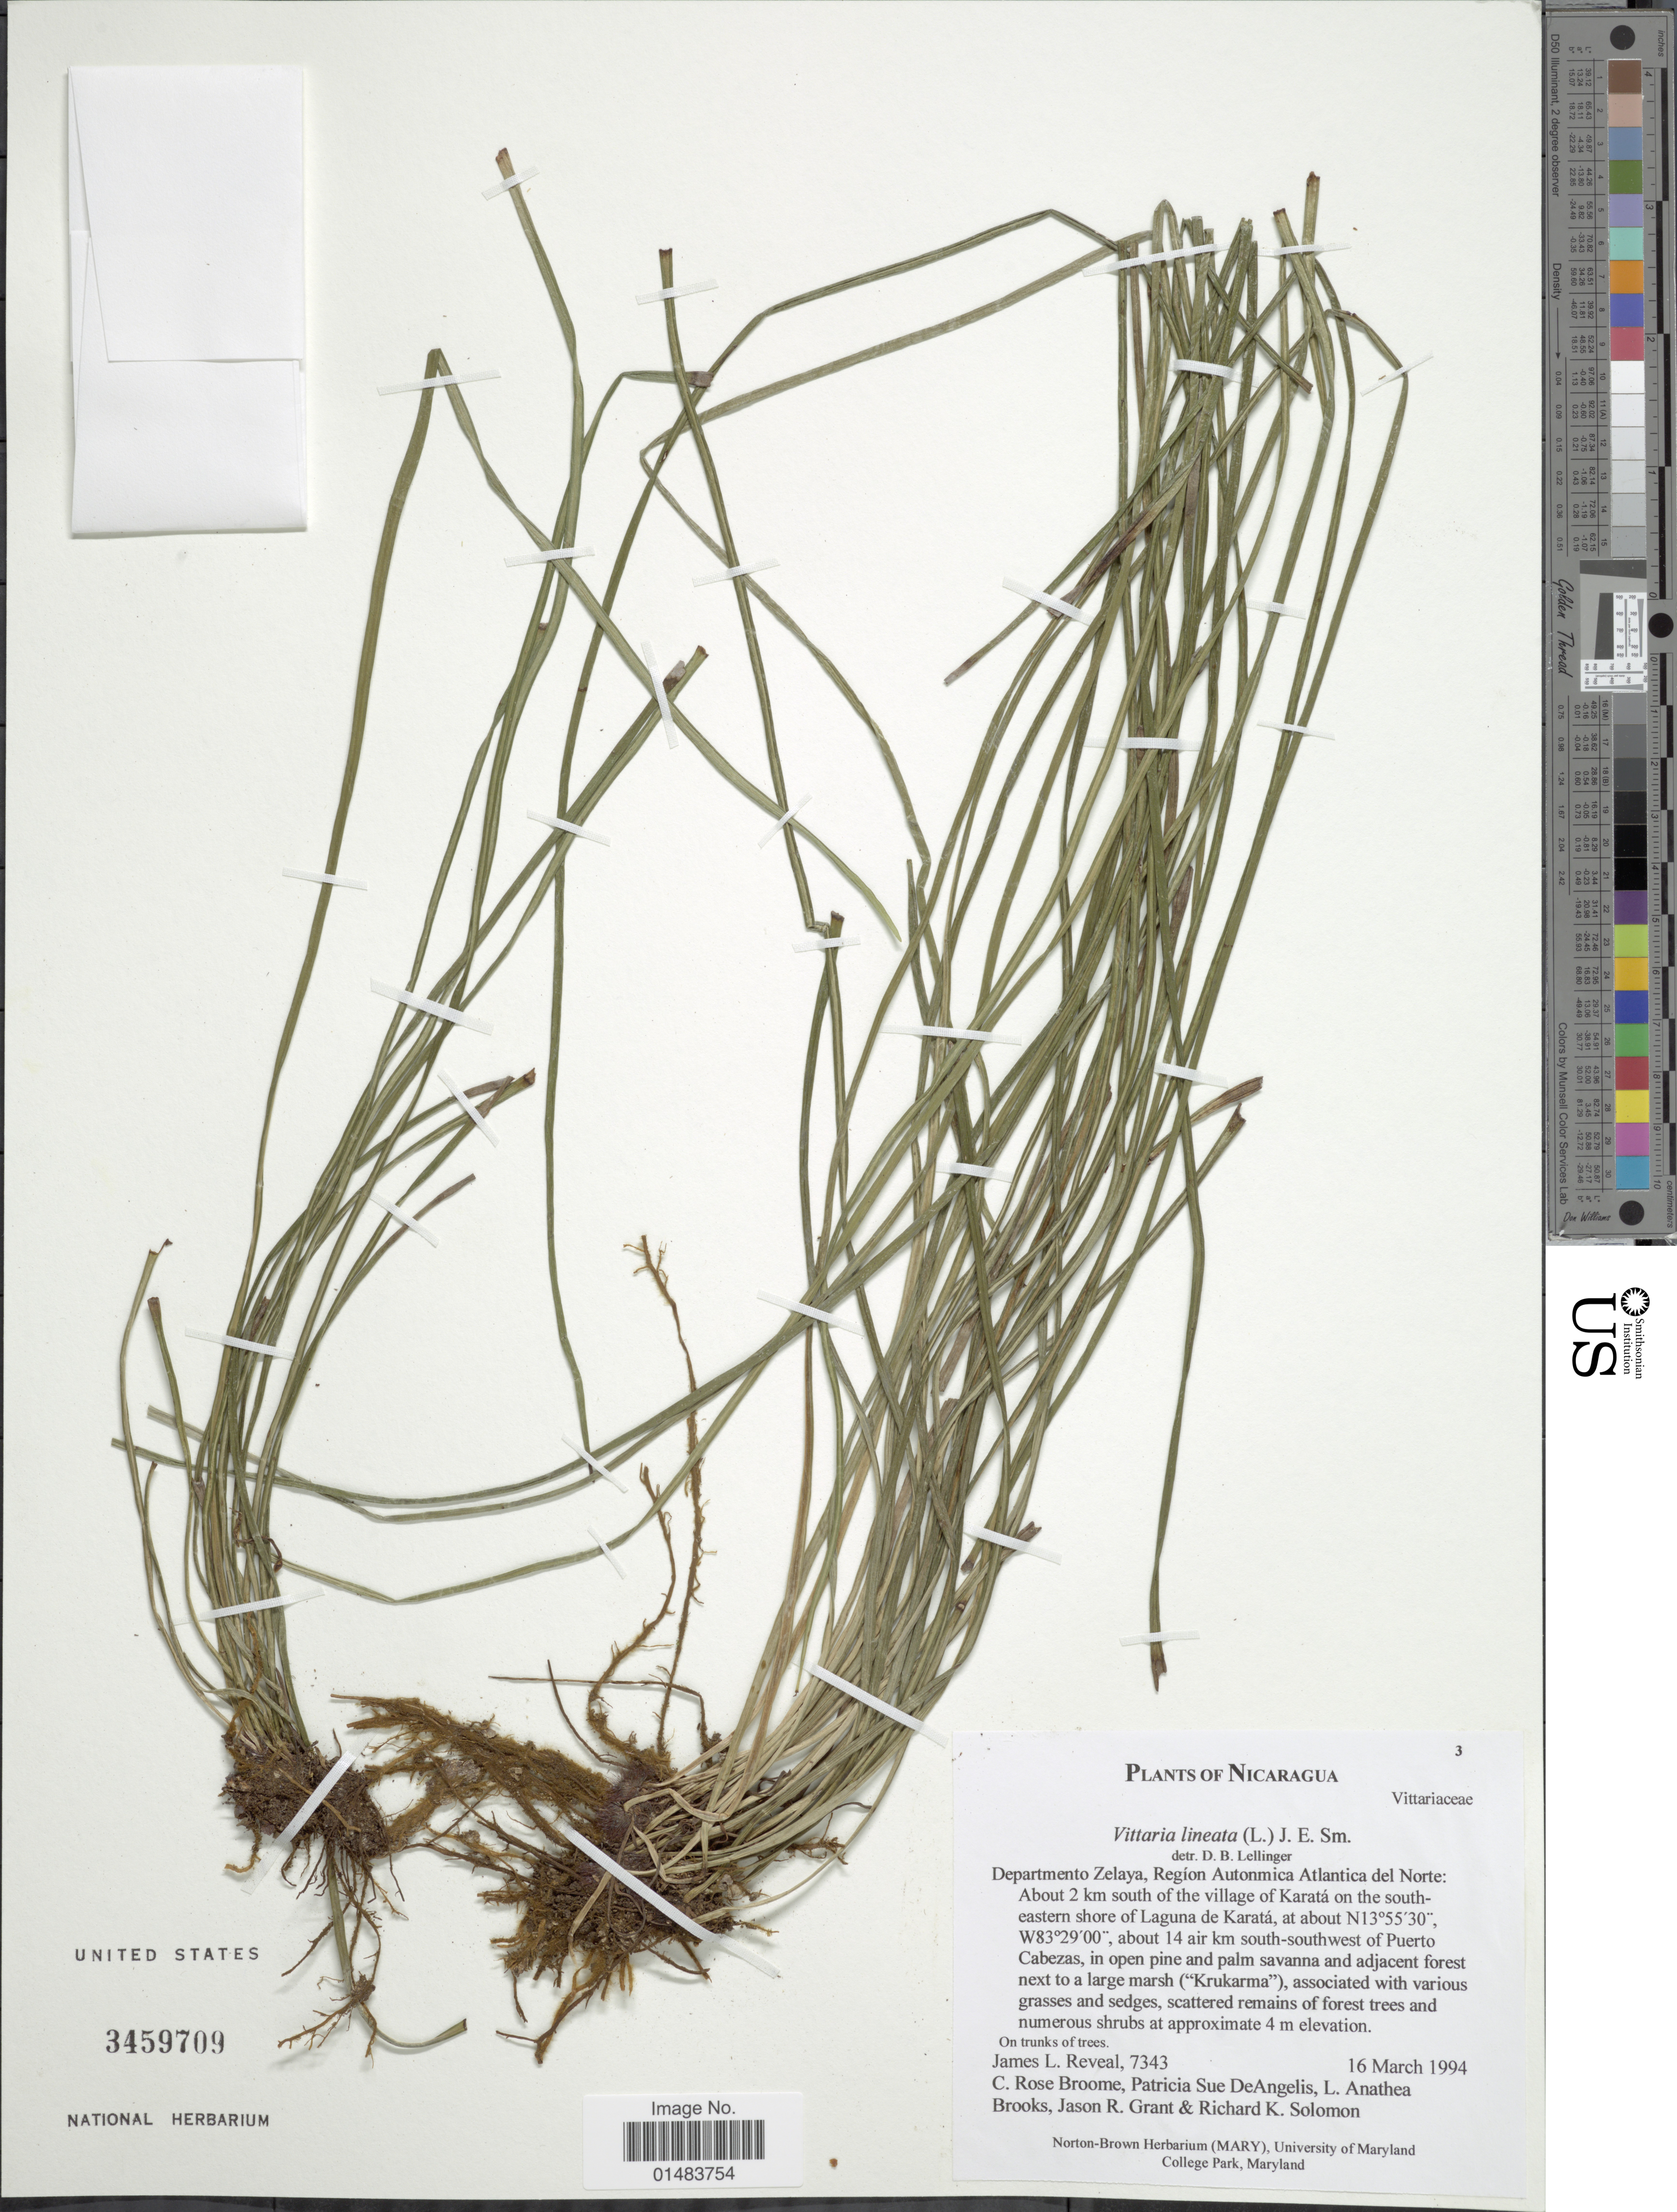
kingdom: Plantae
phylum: Tracheophyta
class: Polypodiopsida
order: Polypodiales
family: Pteridaceae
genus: Vittaria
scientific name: Vittaria lineata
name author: (L.) Sm.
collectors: R. Broome, P. DeAngelis, L. Brooks, J. R. Grant & et al.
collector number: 7343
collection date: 1994-03-16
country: Nicaragua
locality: Plants of Nicaragua, Departmenta Zelaya, region Autonmica Atlantica del Norte: about 2 km south of the village of Karata on the southeastern shore of Laguna de Karata, about 14 air km south-south west of Puerto Cabezas, in open pine and palm savanna and adjacent forest next to large marsh (Krukarma), associated with various grasses and sedges, scattered remains of forest trees and numerous shrubs at approximate 4m elevation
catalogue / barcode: US 3459709